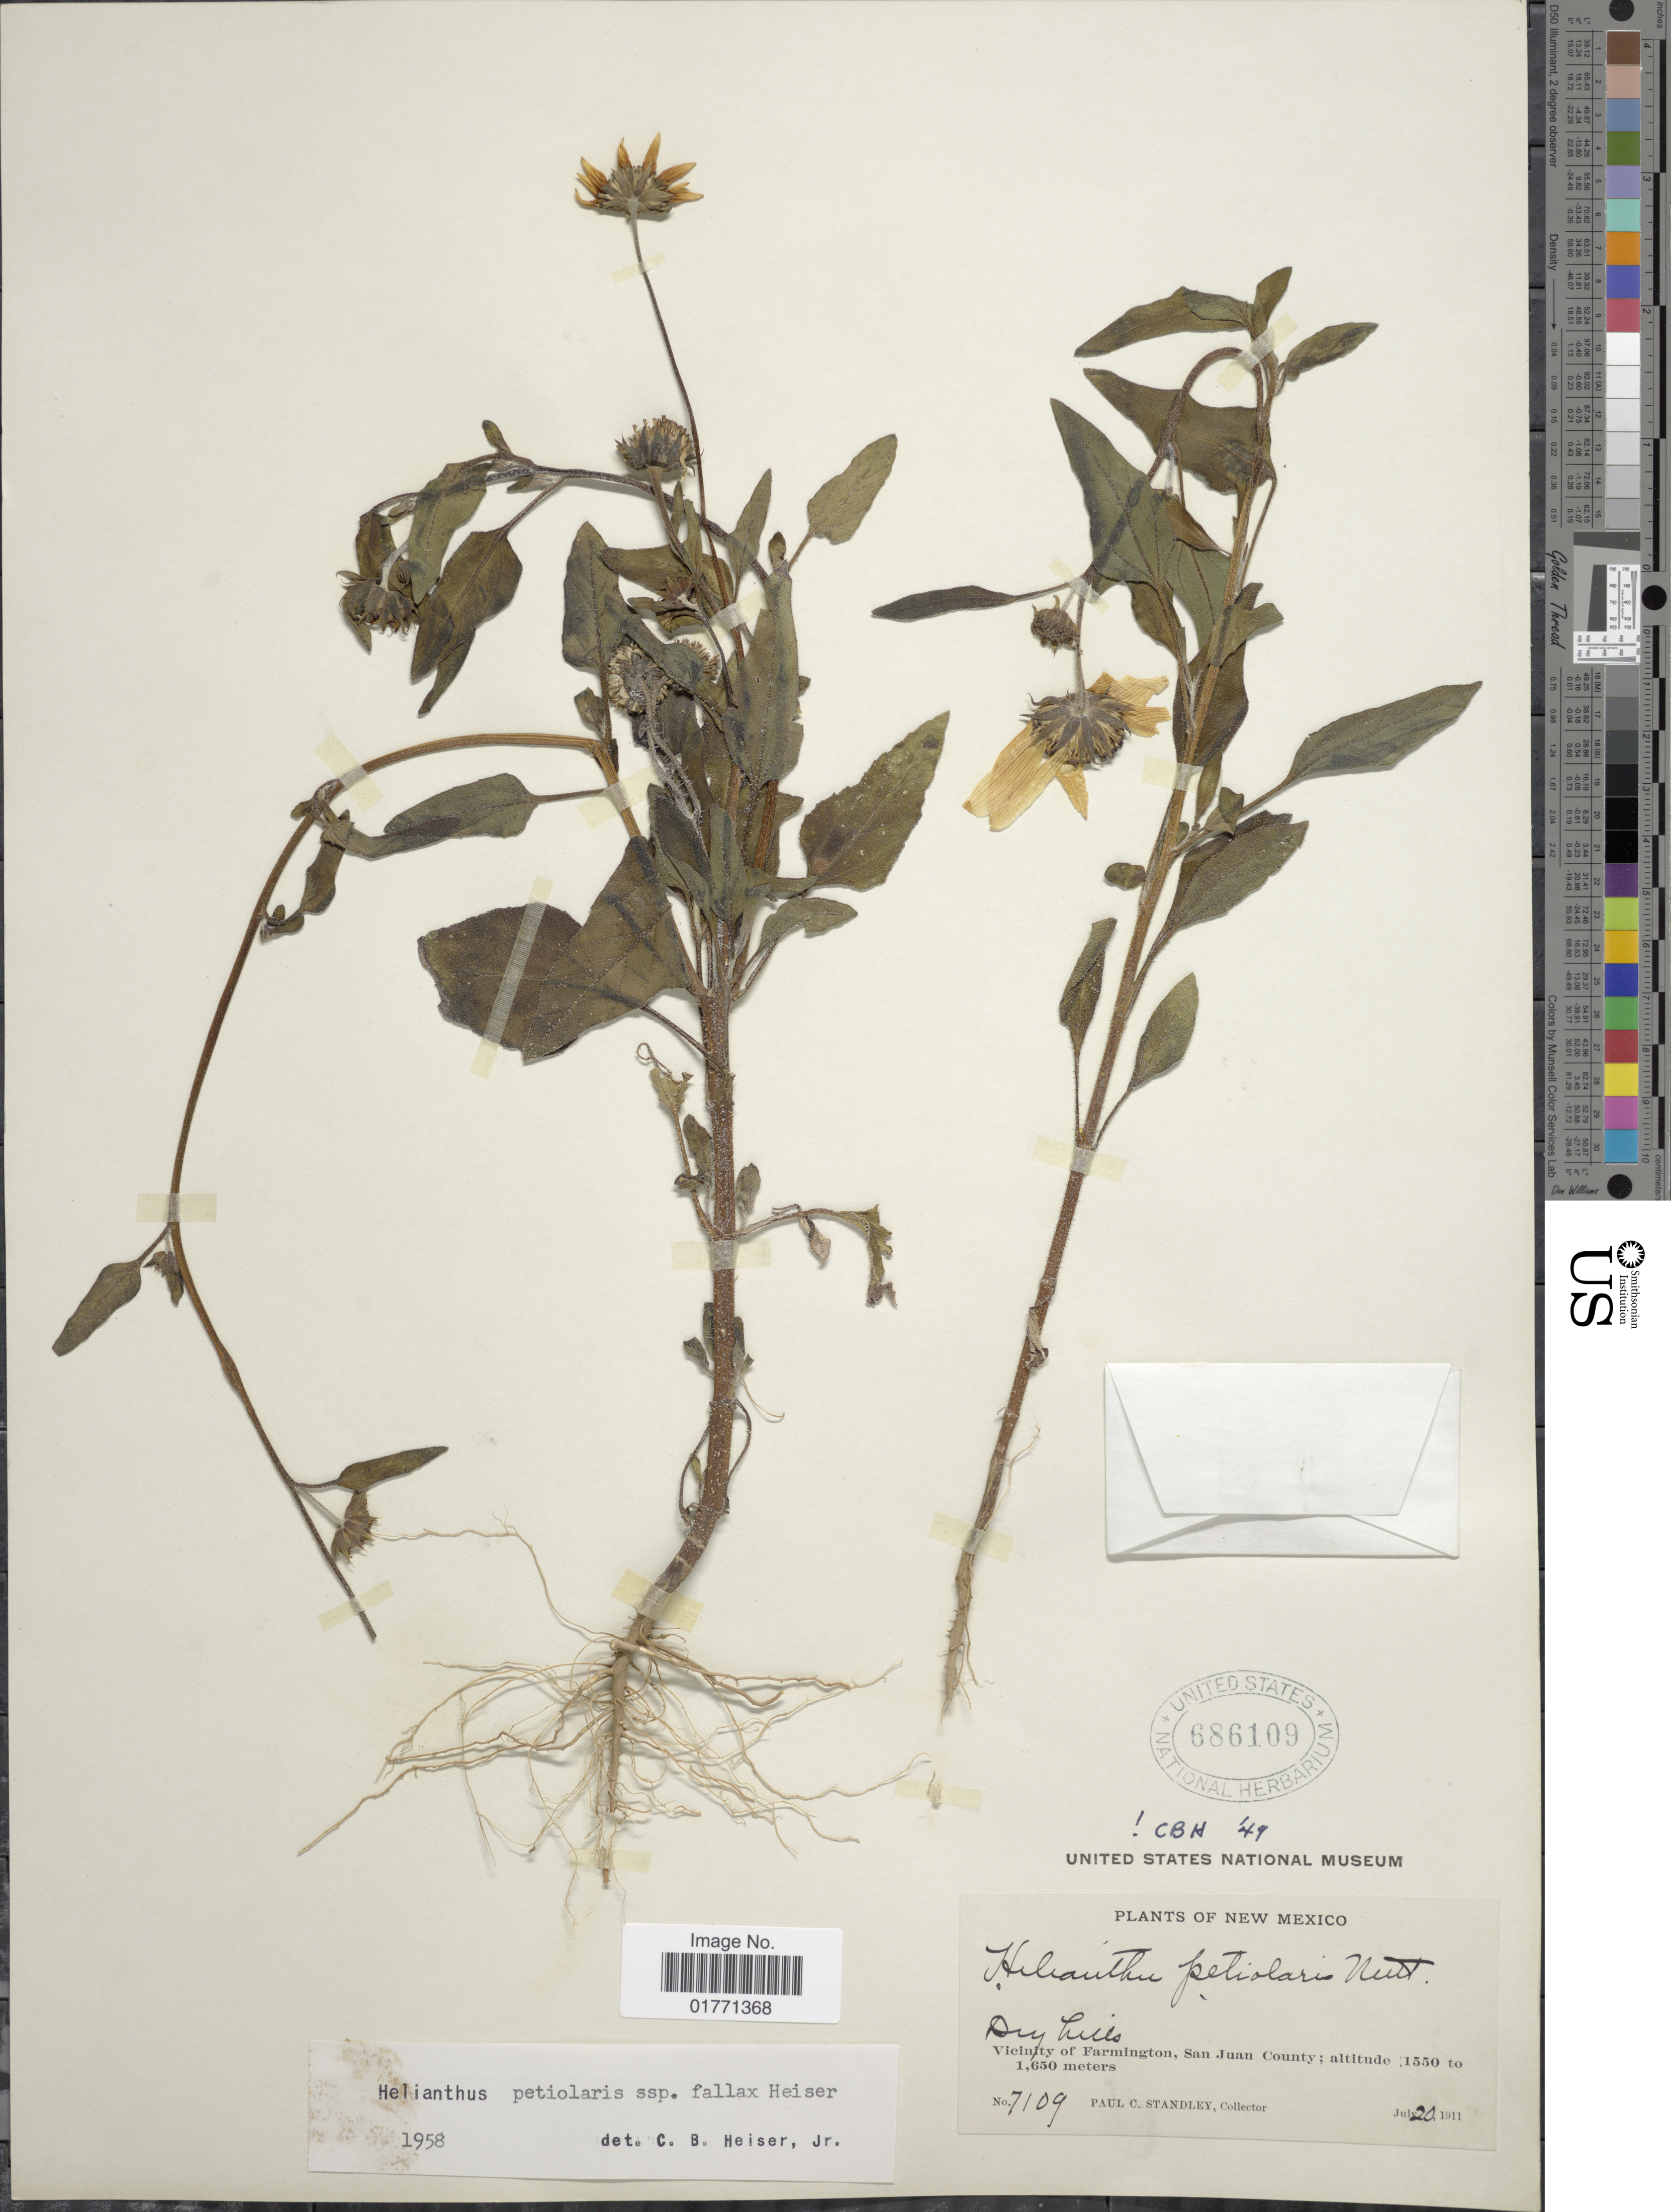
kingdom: Plantae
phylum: Tracheophyta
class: Magnoliopsida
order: Asterales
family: Asteraceae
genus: Helianthus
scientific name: Helianthus petiolaris subsp. fallax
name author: Heiser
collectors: P. C. Standley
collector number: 7109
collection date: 1911-07-20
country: United States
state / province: New Mexico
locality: Dry hills, vicinity of Farmington, San Juan County.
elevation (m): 1550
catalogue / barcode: US 686109